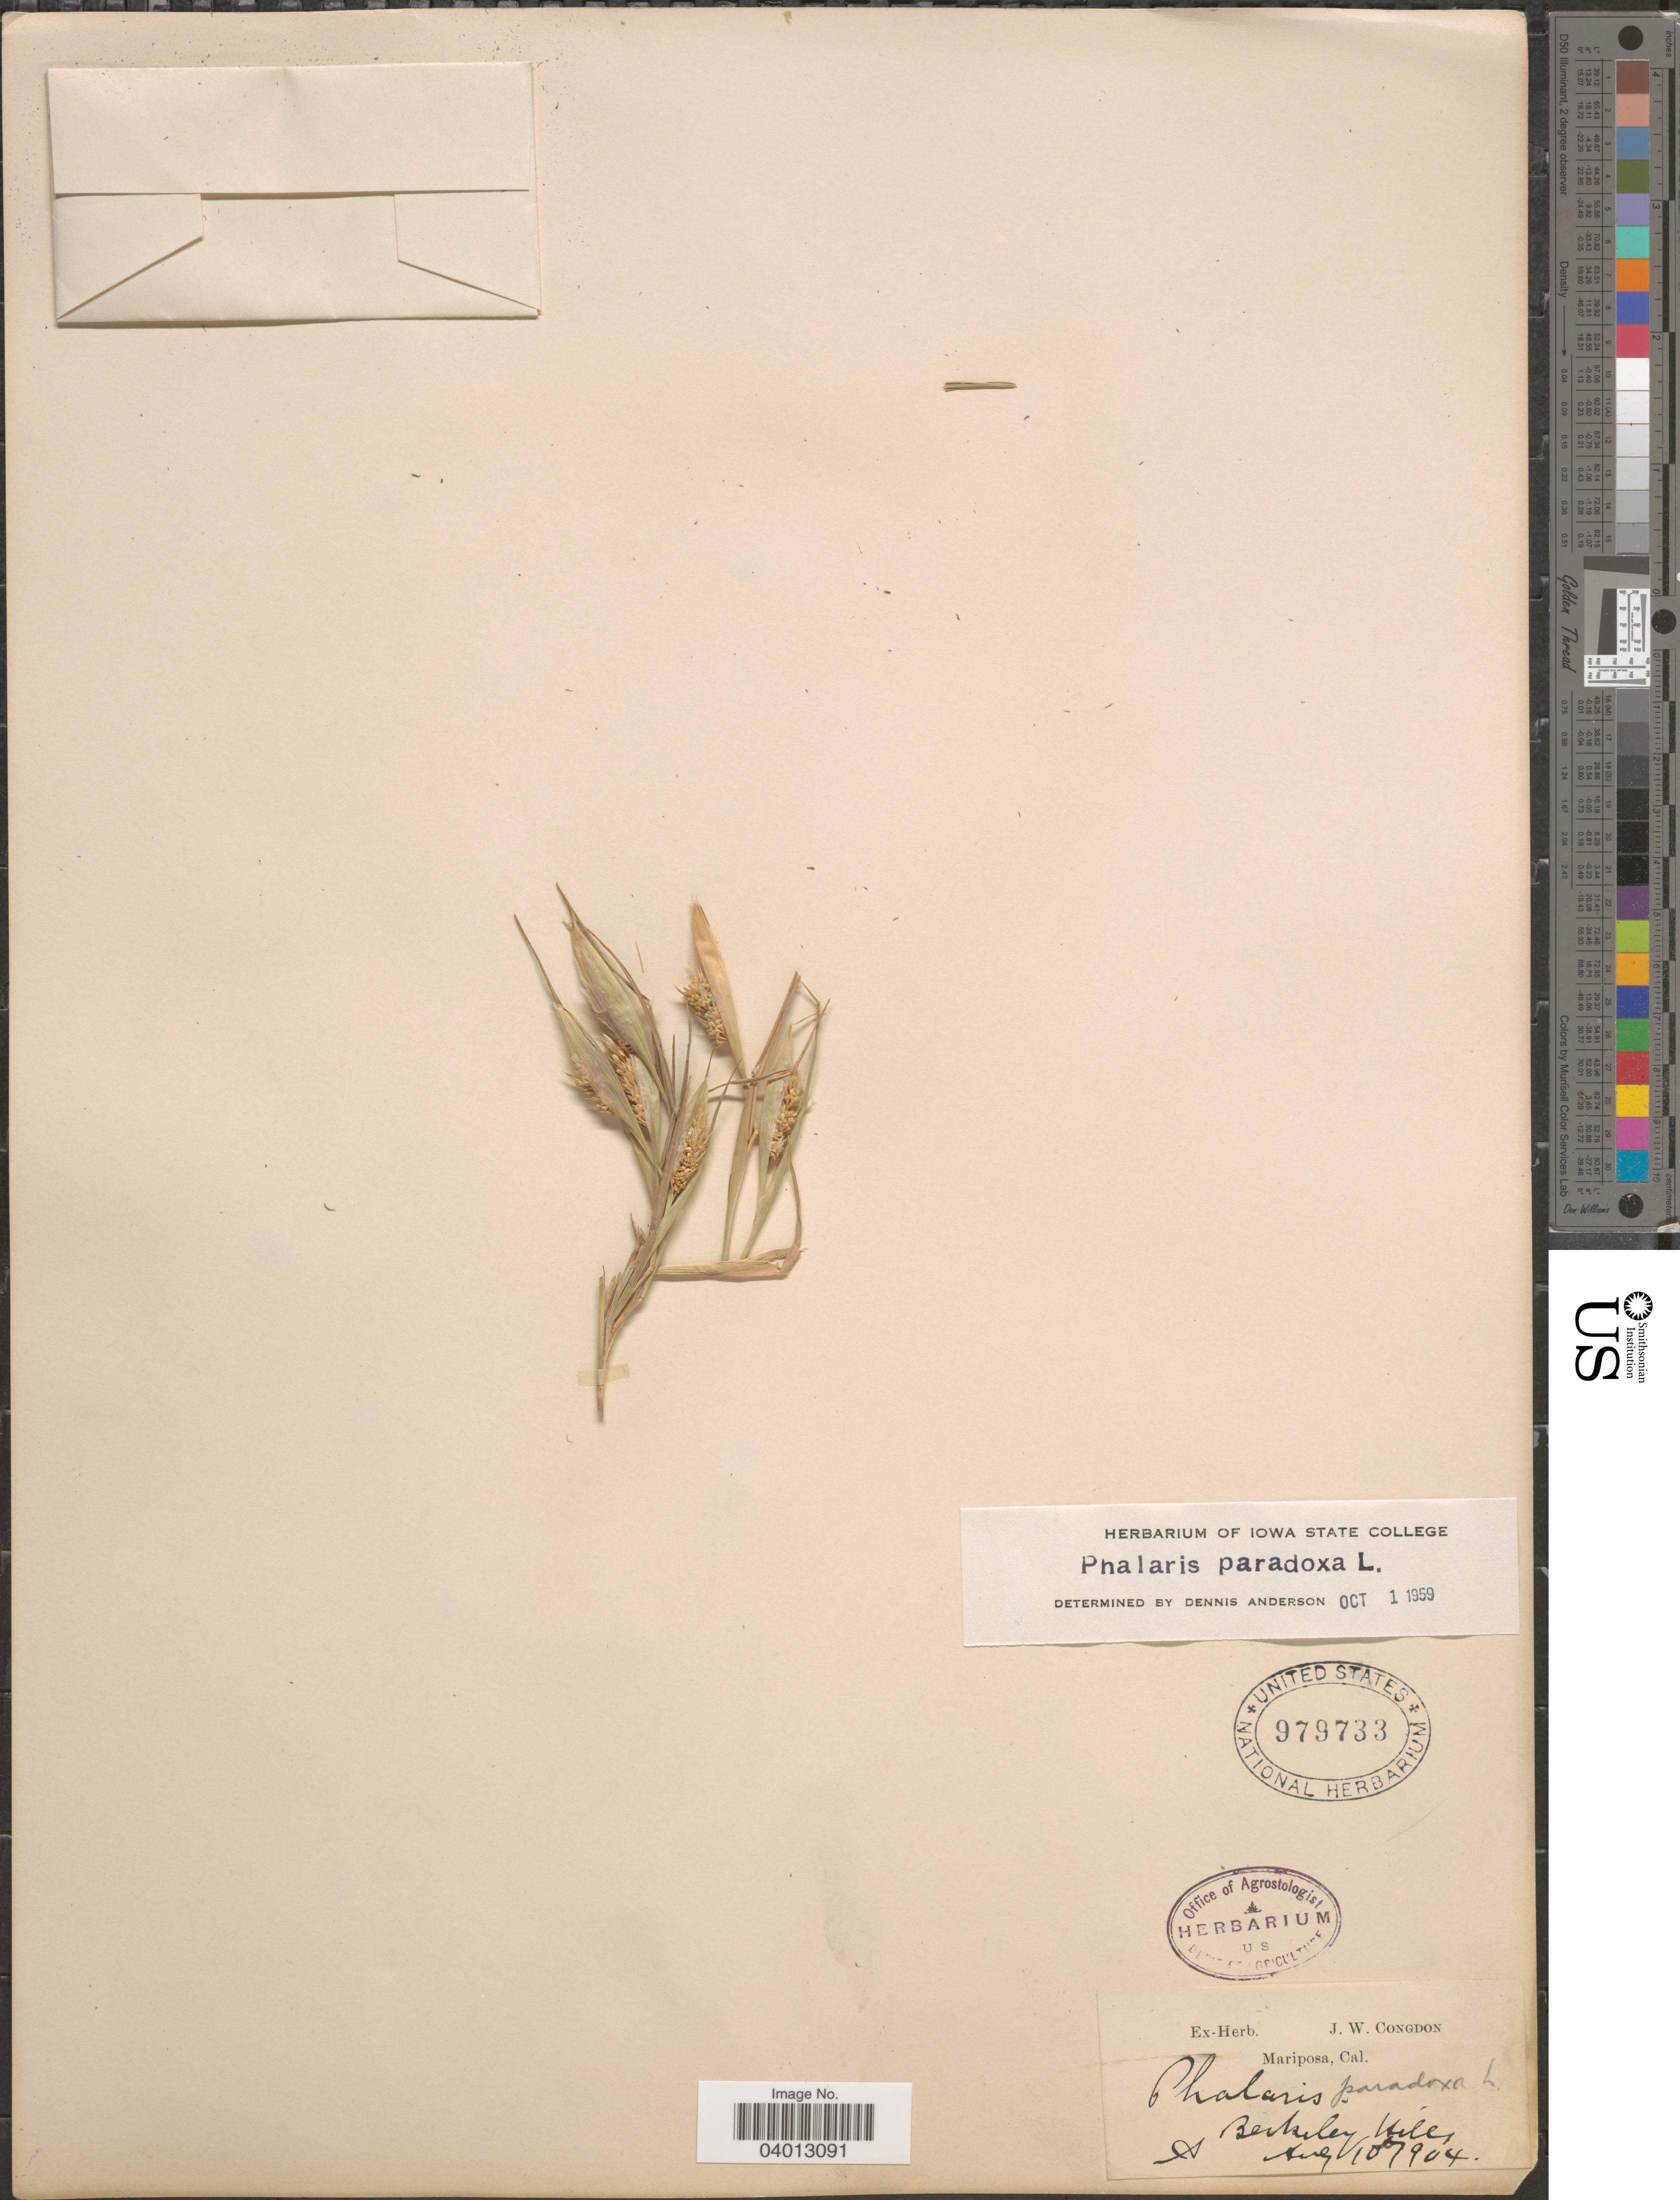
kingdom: Plantae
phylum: Tracheophyta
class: Liliopsida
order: Poales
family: Poaceae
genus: Phalaris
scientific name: Phalaris paradoxa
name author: L.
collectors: ex herb. J. W. Congdon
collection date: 1904-08-10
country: United States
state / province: California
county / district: Alameda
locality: Berkeley Hills.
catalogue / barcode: US 979733